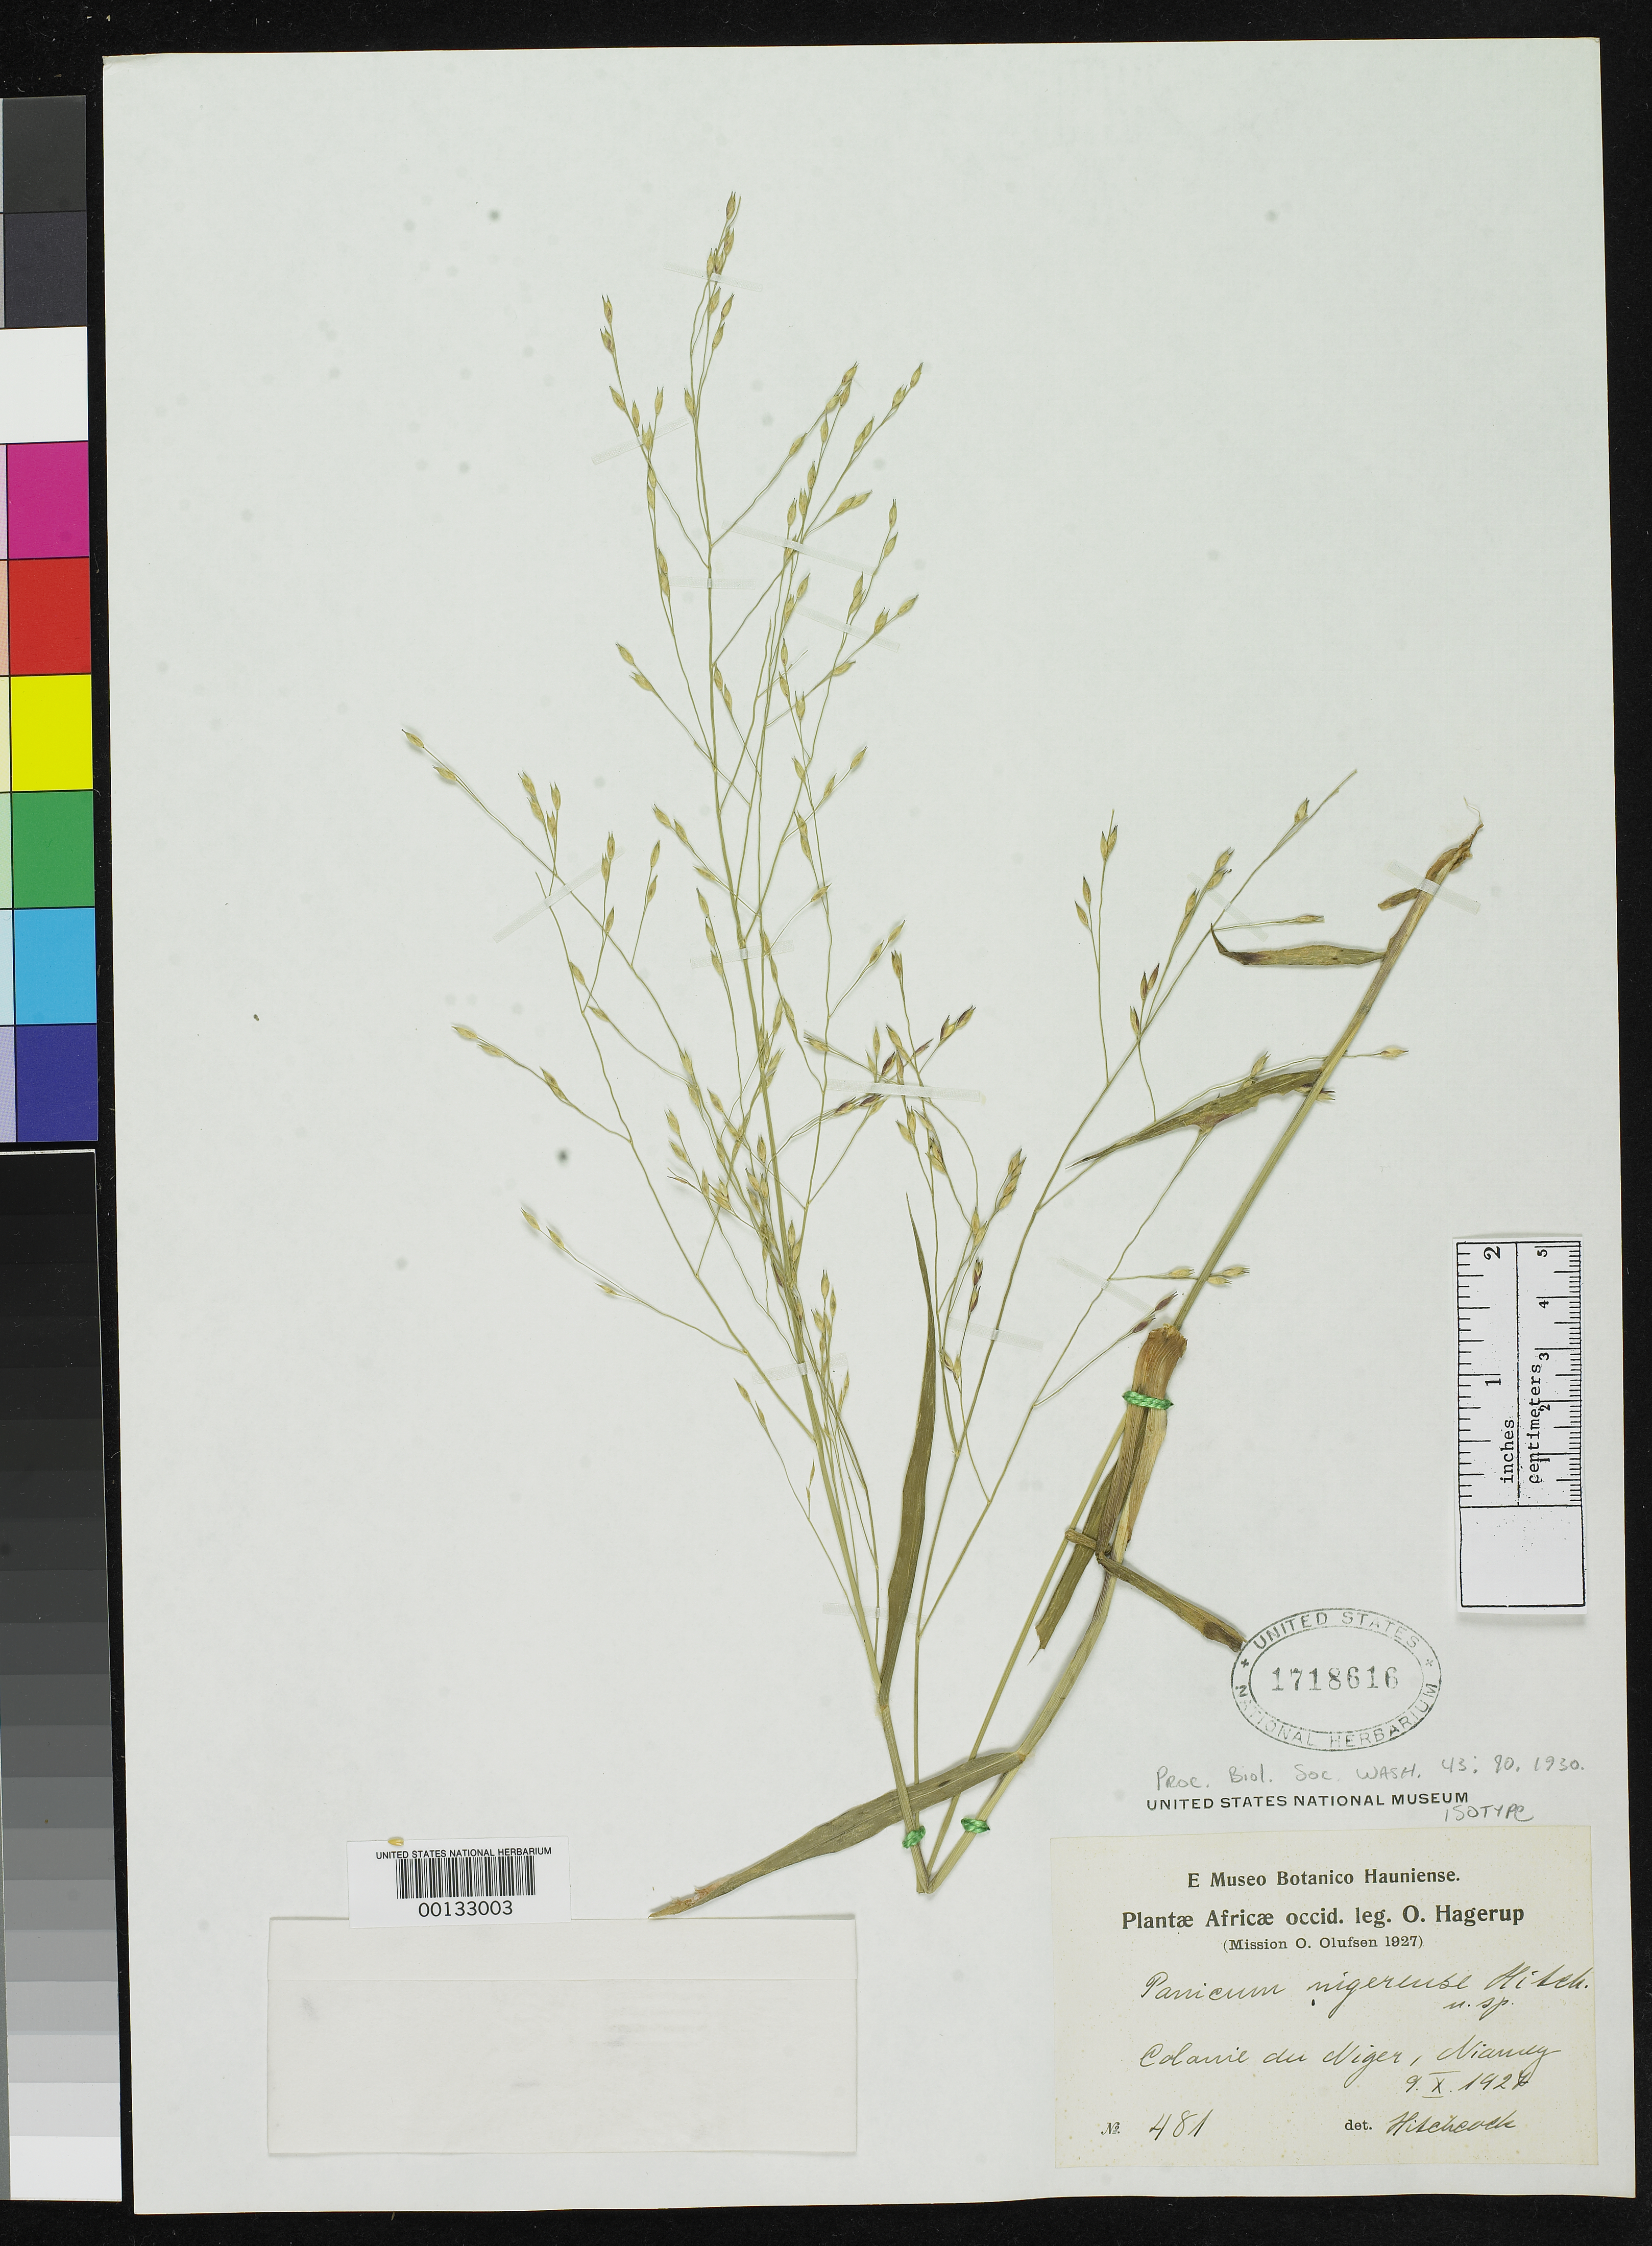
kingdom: Plantae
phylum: Tracheophyta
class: Liliopsida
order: Poales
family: Poaceae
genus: Panicum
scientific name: Panicum nigerense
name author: Hitchc.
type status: Isotype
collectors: O. Hagerup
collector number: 481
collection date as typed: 09 Oct 1927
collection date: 1927-10-09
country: Niger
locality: Niamey.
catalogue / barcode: US 1718616